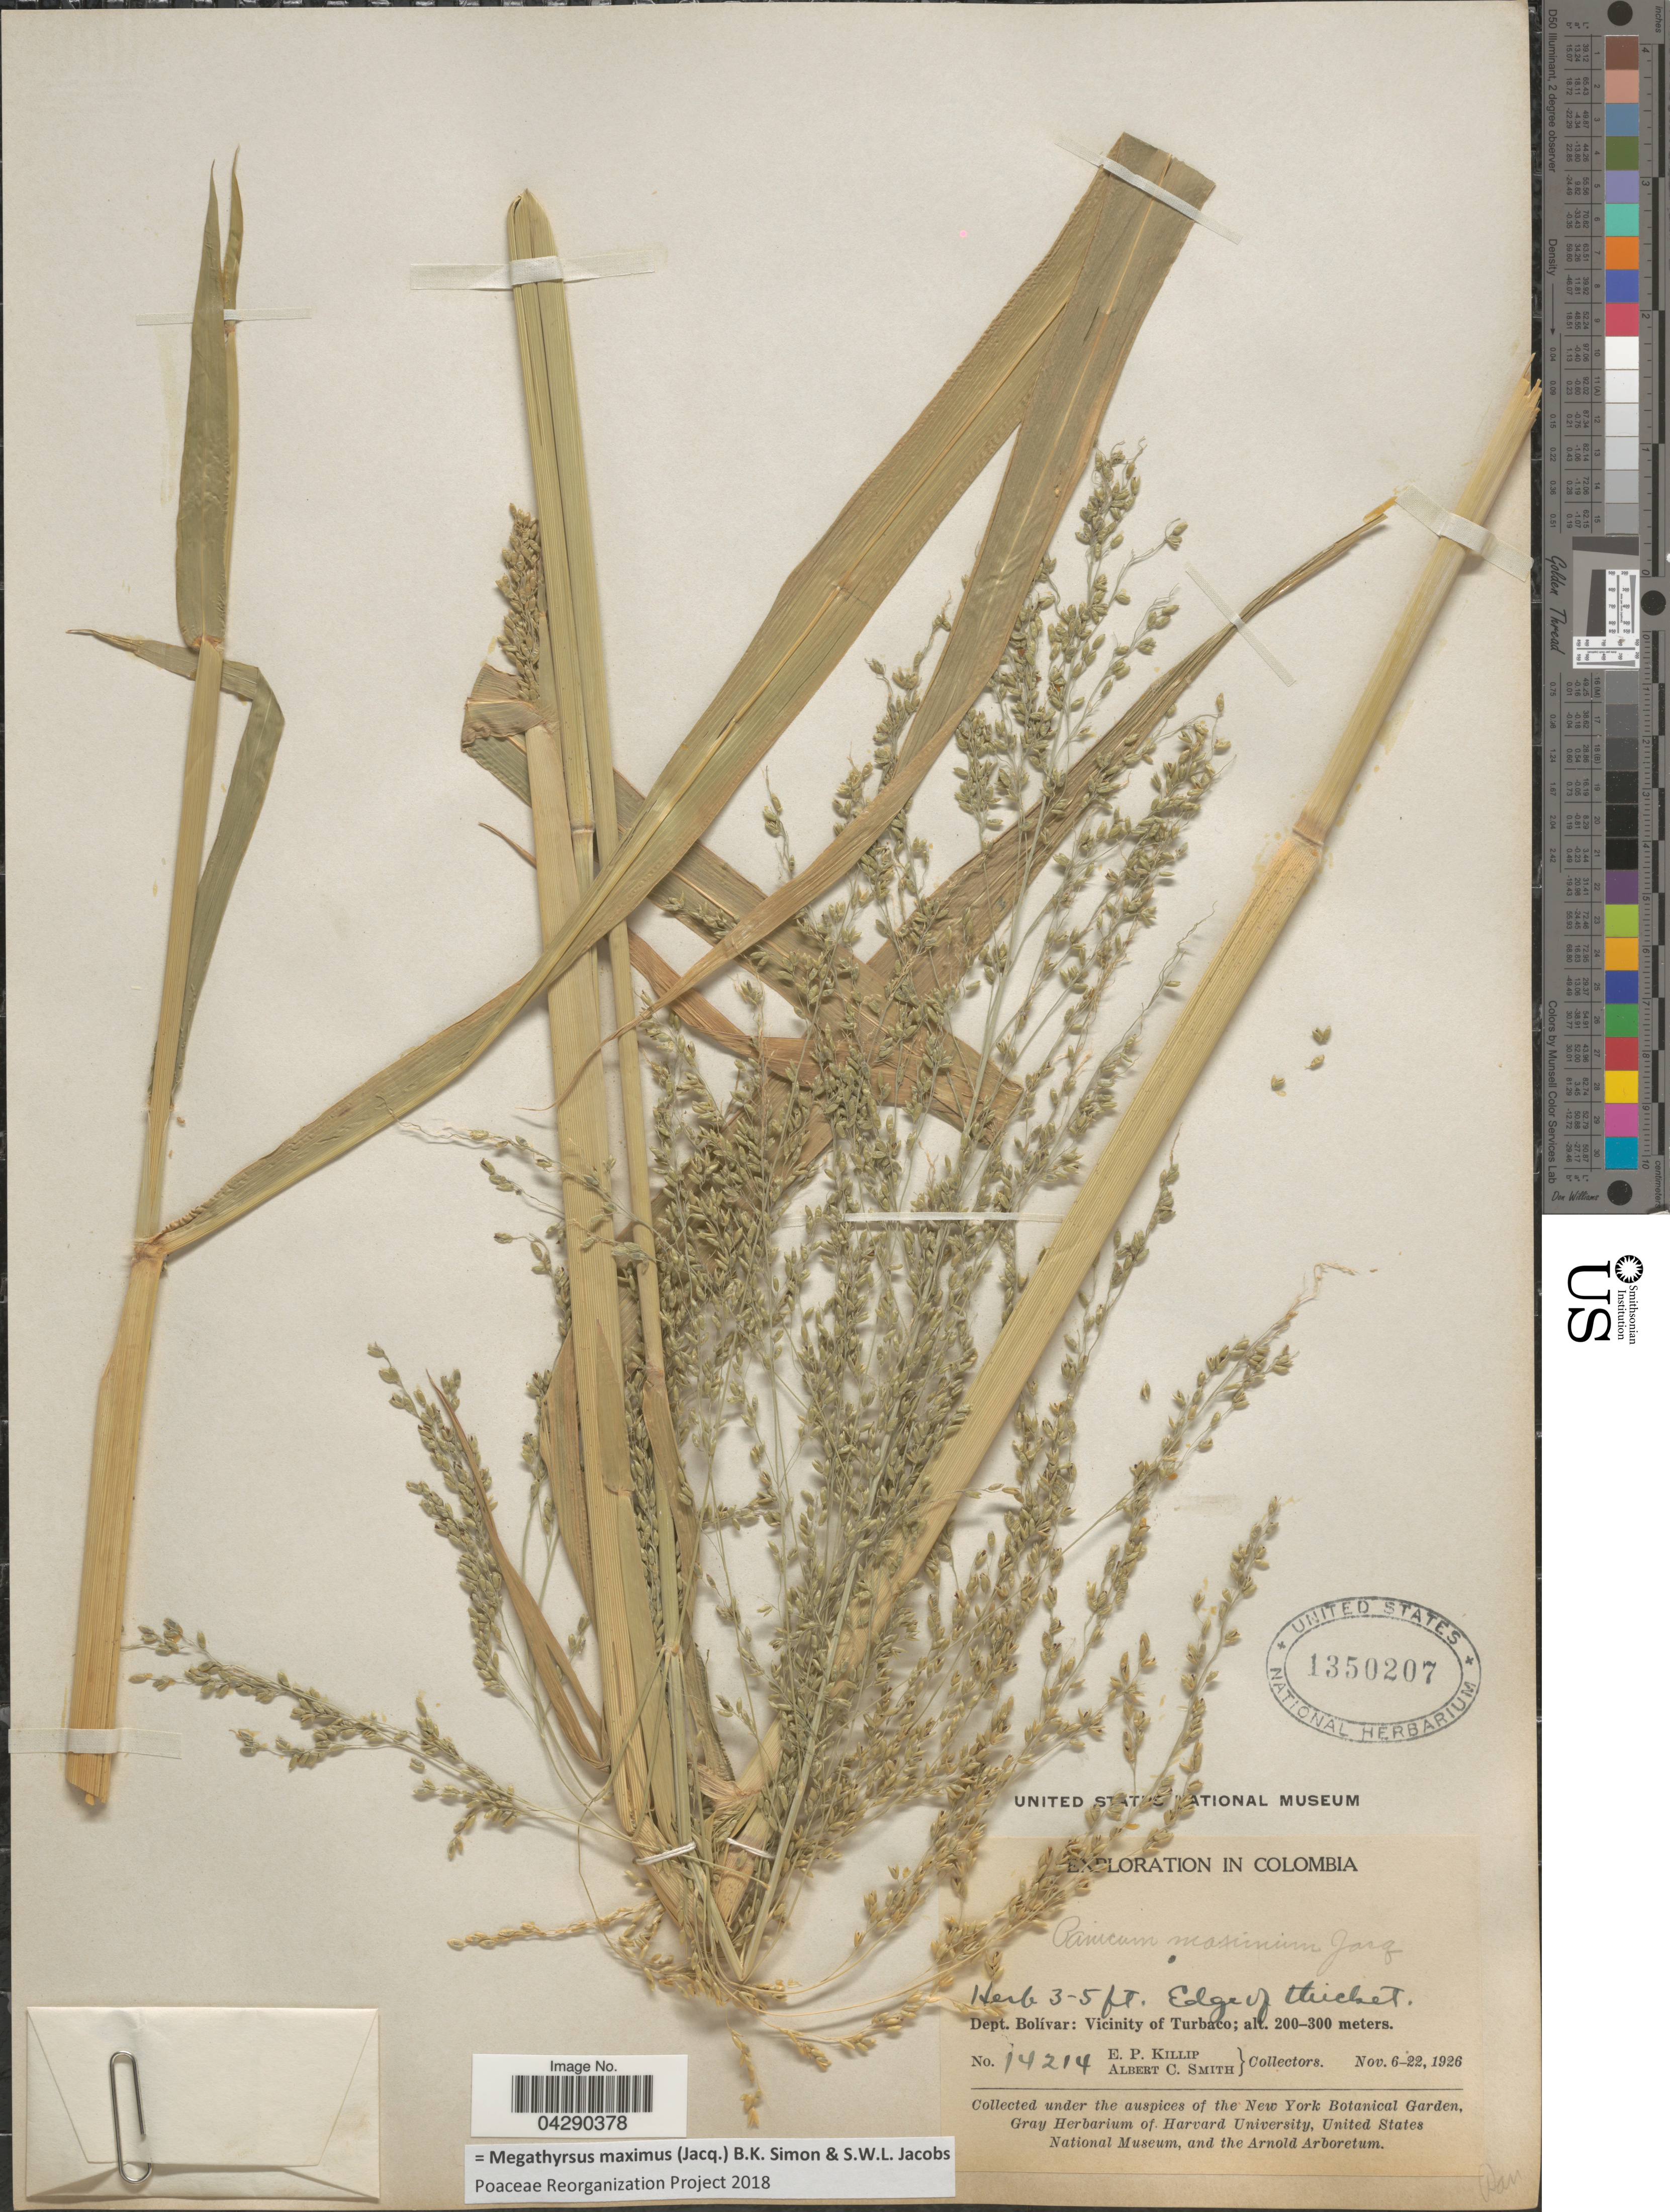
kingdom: Plantae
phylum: Tracheophyta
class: Liliopsida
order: Poales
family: Poaceae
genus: Megathyrsus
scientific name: Megathyrsus maximus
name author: (Jacq.) B.K. Simon & S.W.L. Jacobs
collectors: E. P. Killip & A. C. Smith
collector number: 14214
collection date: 1926-11-06/1926-11-22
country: Colombia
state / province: Bolívar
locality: Exploration in Colombia. Dept. Bolívar: Vicinity of Turbaco.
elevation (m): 200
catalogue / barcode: US 1350207